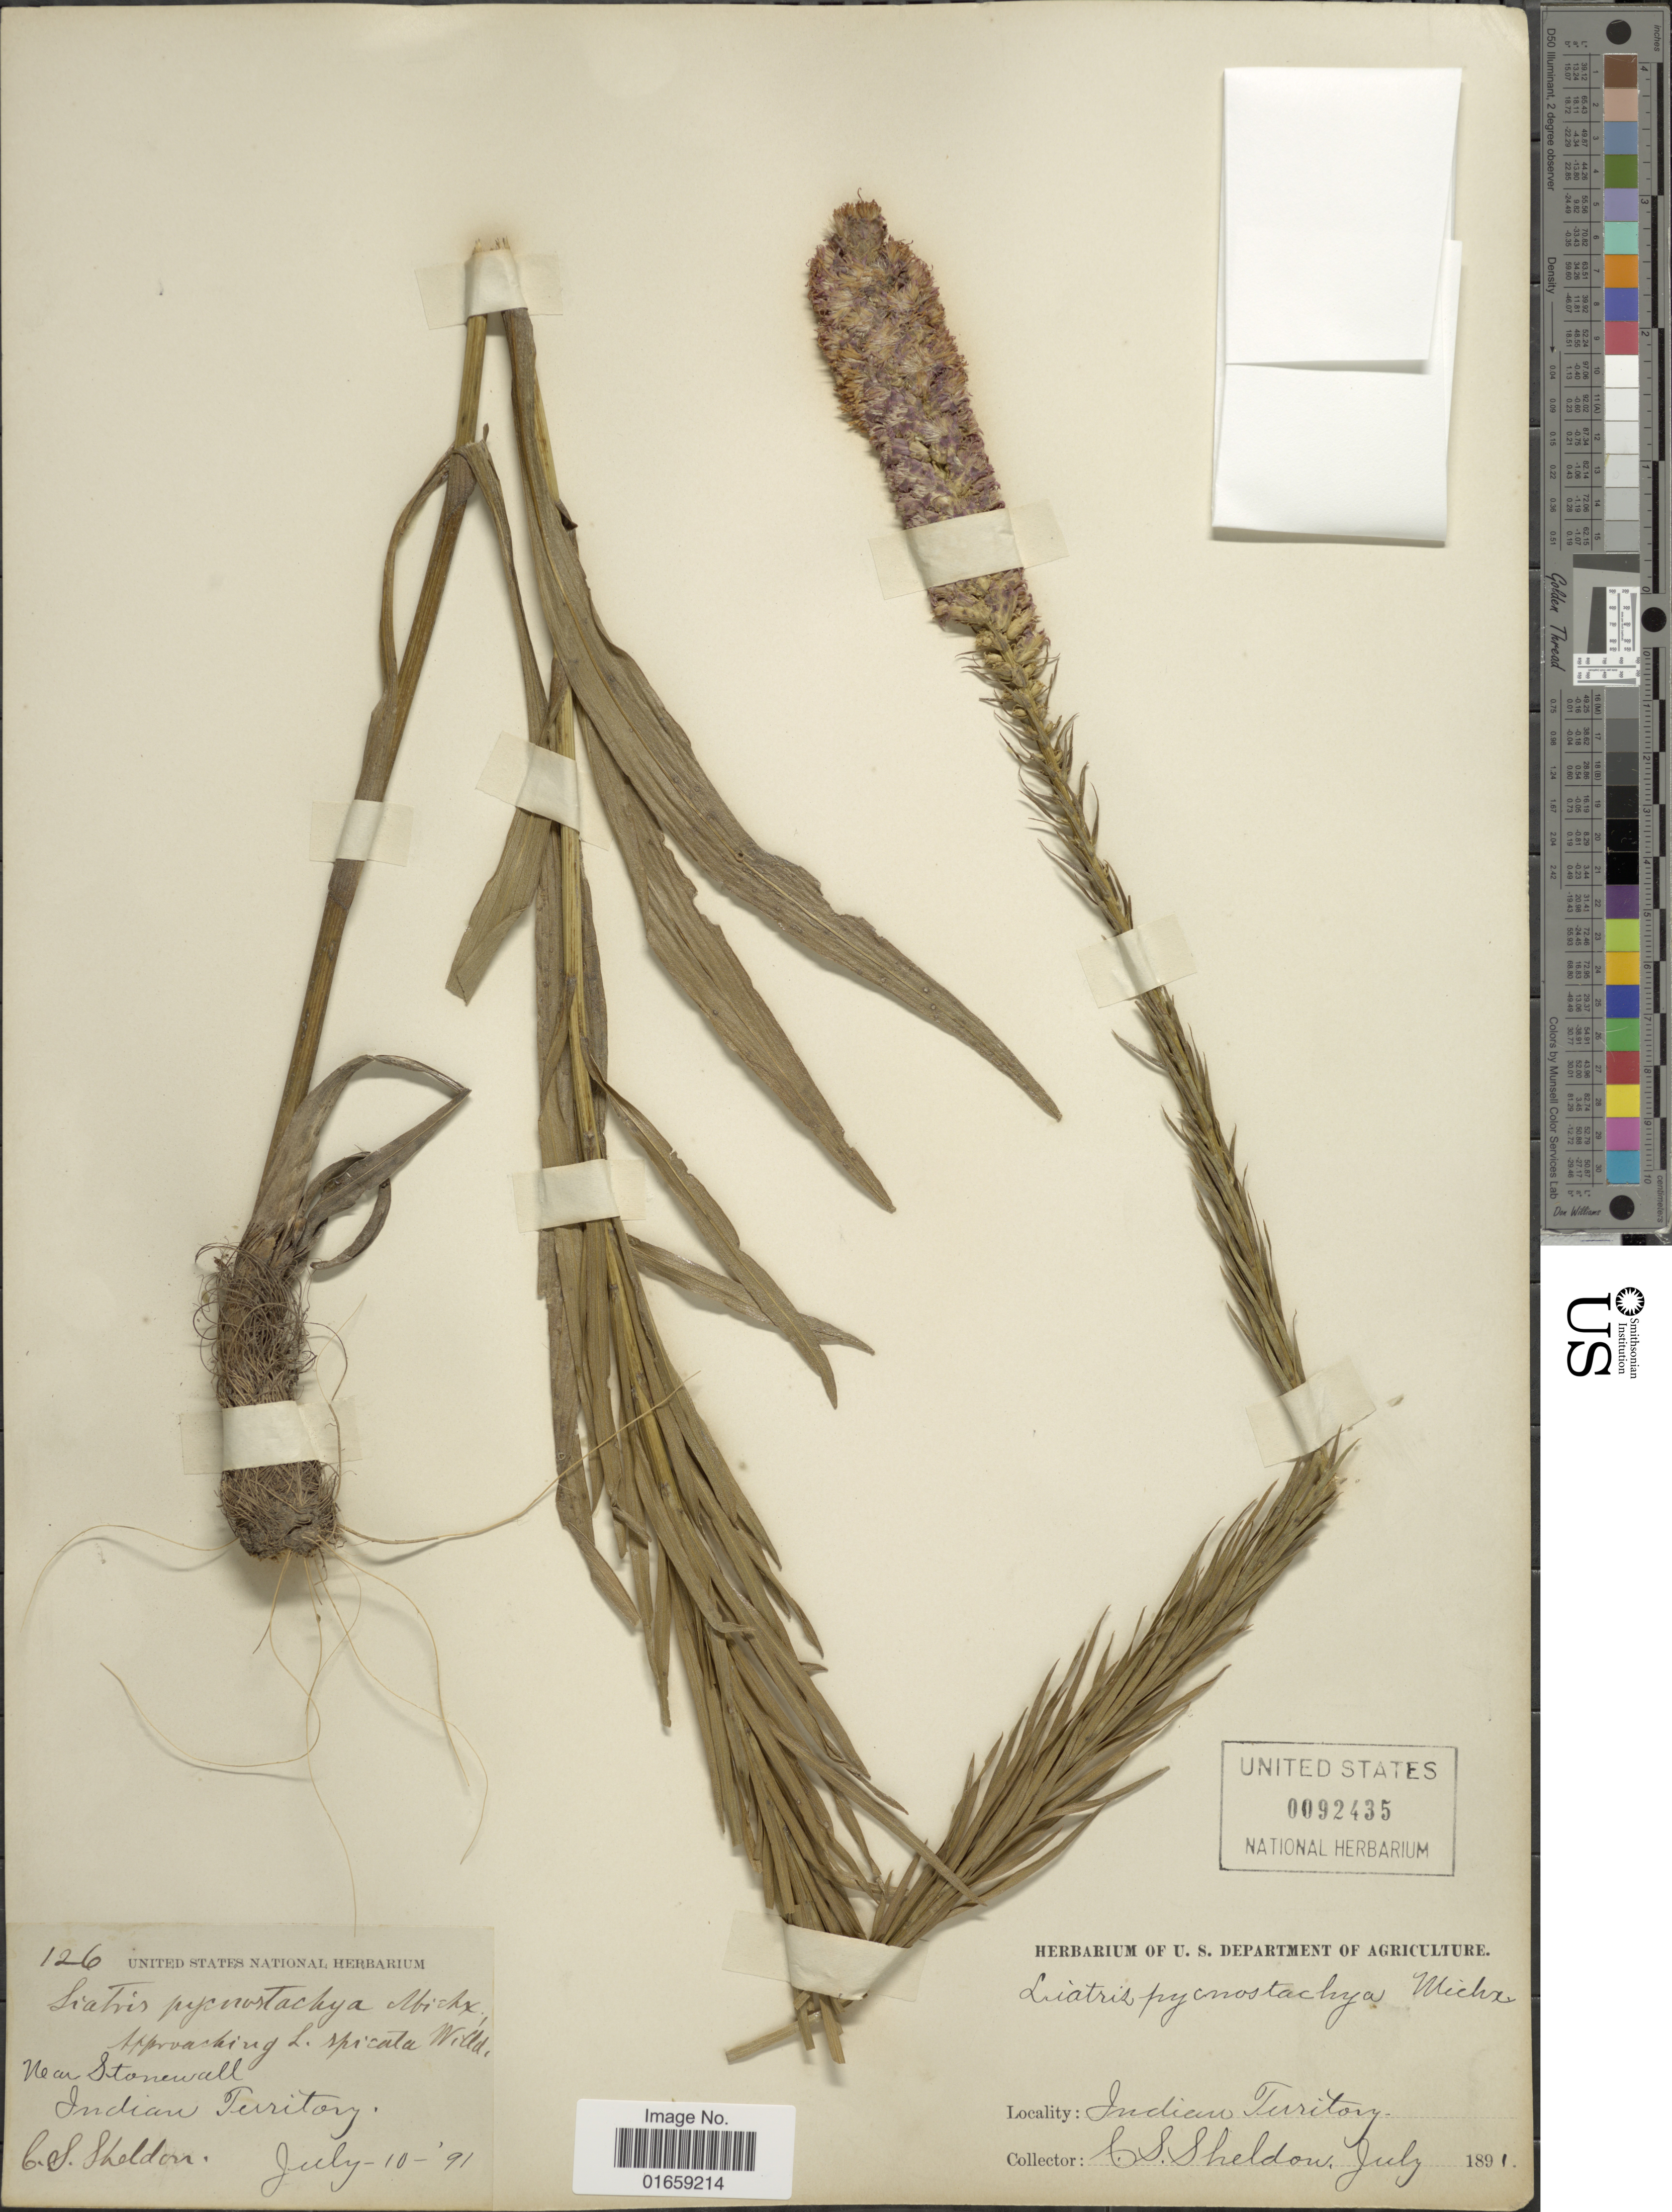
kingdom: Plantae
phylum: Tracheophyta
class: Magnoliopsida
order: Asterales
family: Asteraceae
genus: Liatris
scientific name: Liatris pycnostachya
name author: Michx.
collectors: C. S. Sheldon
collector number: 126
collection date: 1891-07-10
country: United States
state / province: Oklahoma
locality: Indian Territory, near stonewall, Indian Territory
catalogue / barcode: US 92435